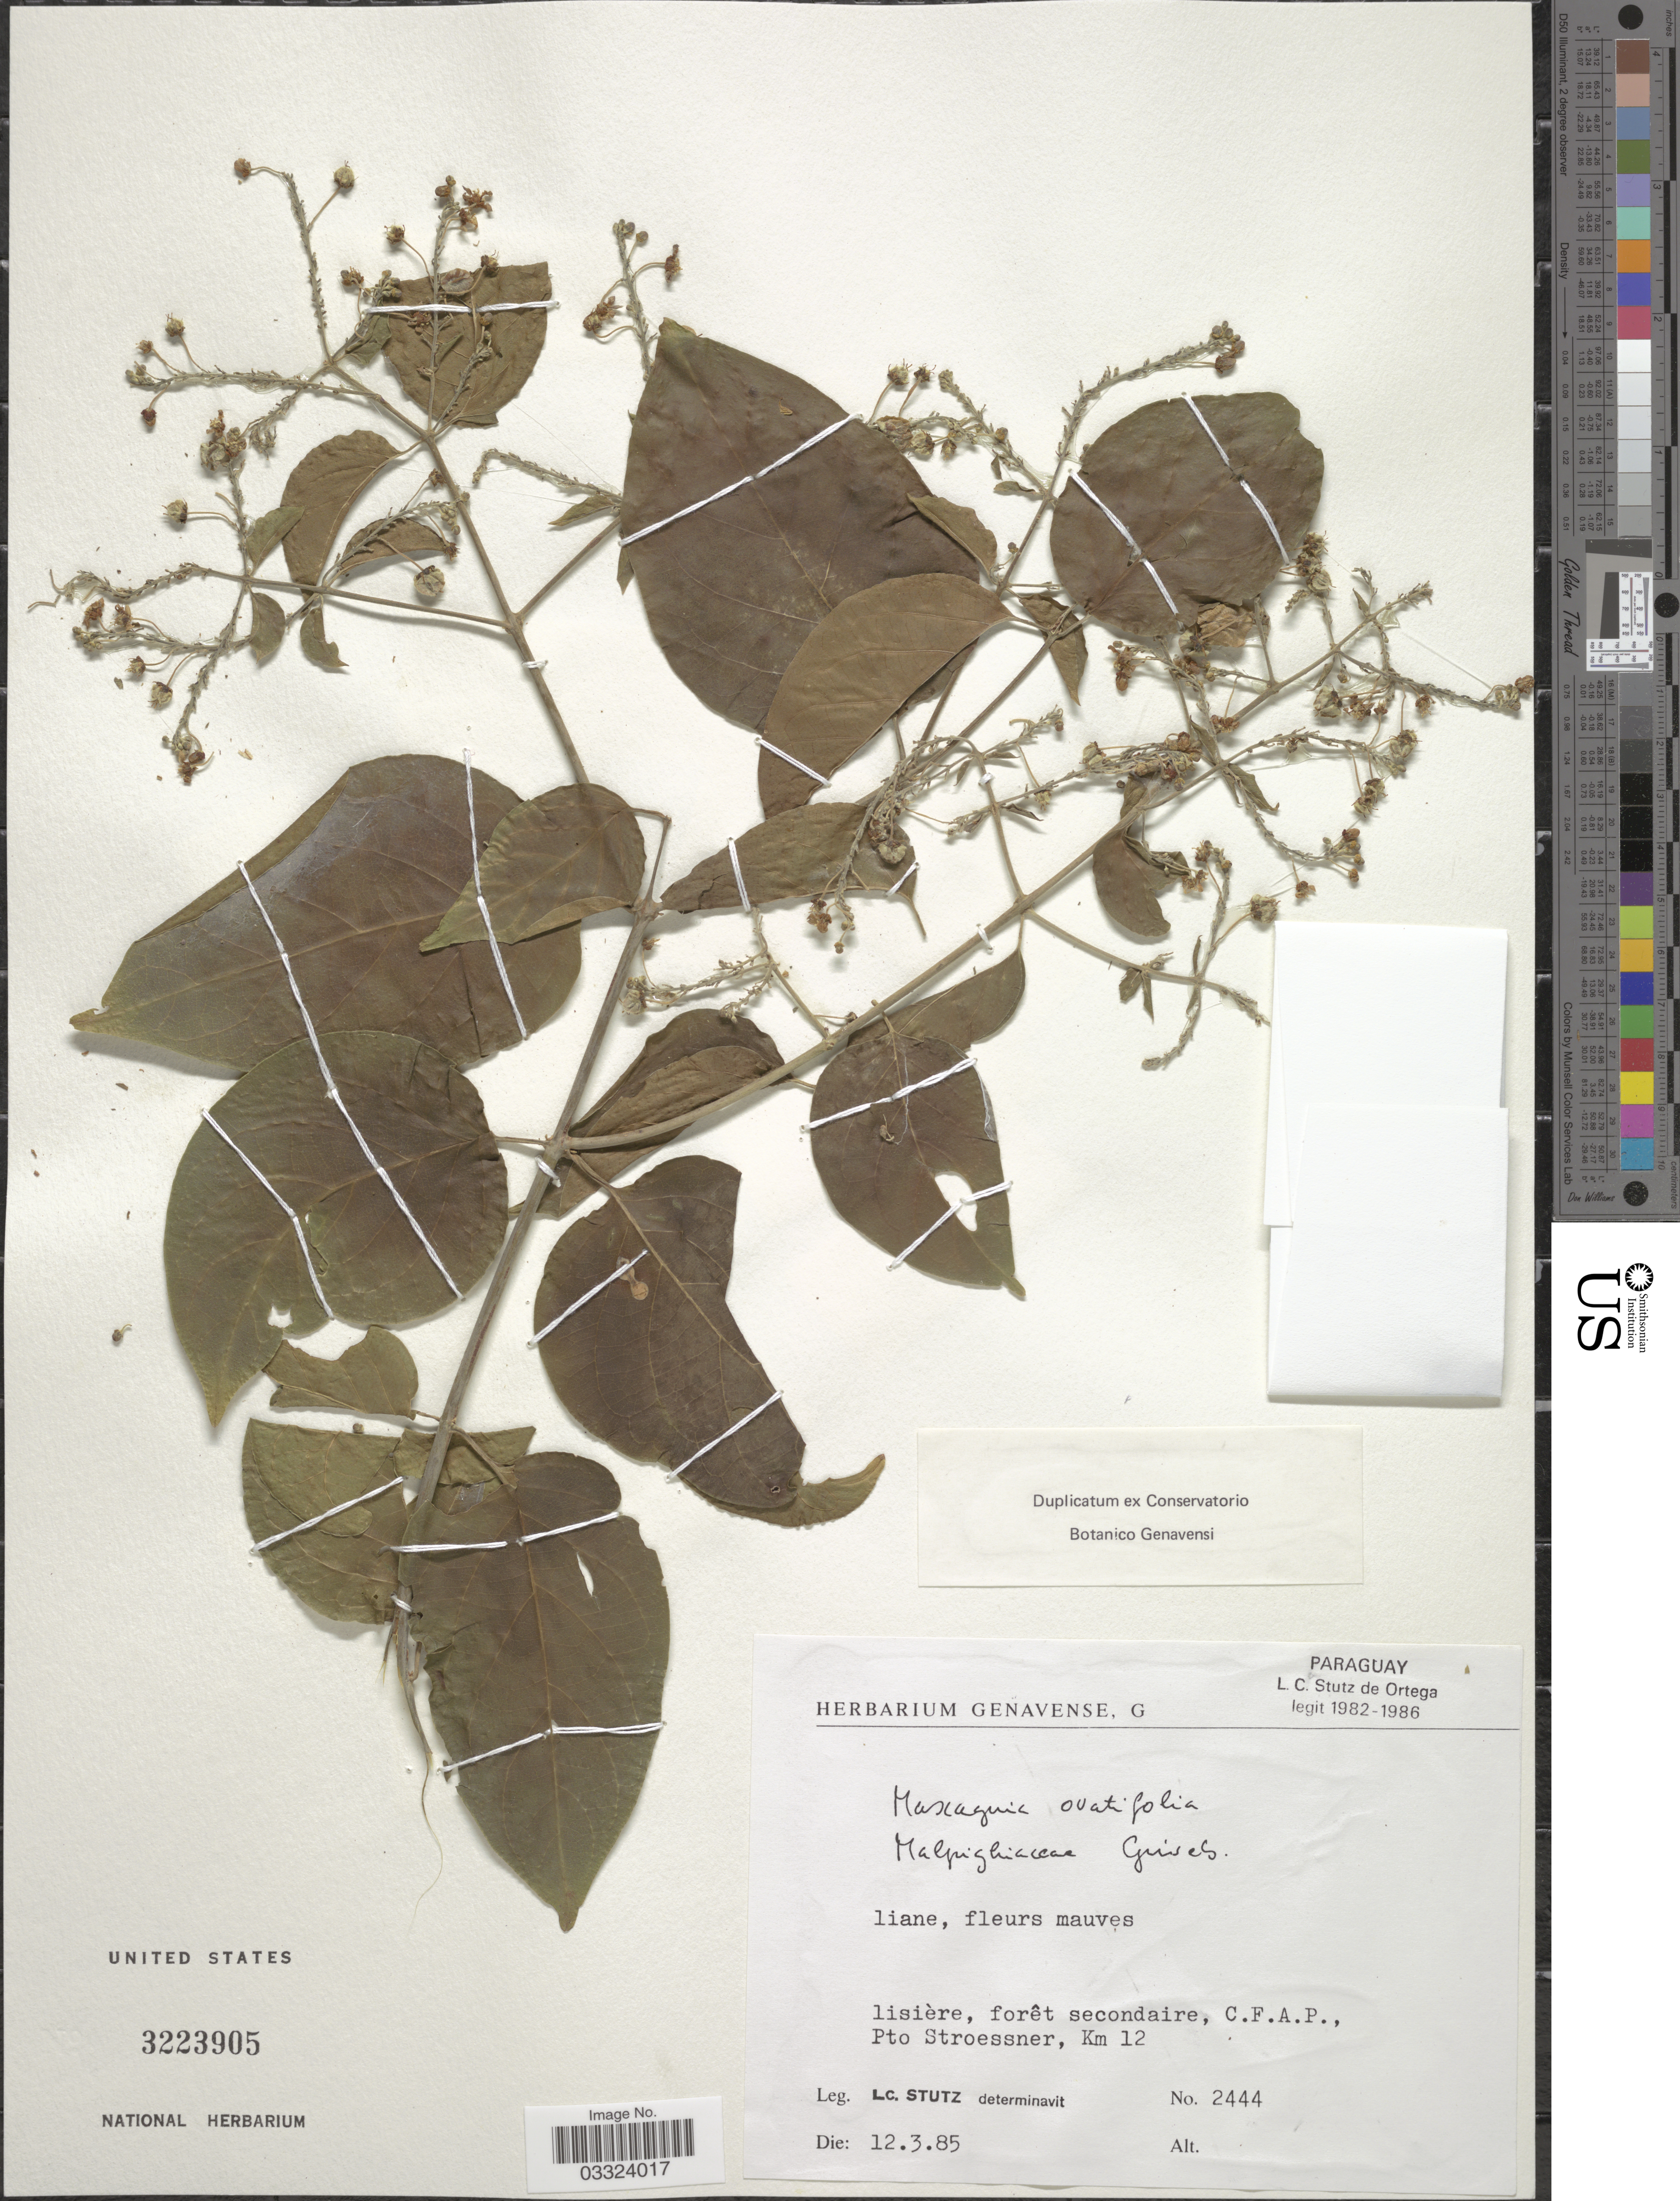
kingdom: Plantae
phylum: Tracheophyta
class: Magnoliopsida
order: Malpighiales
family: Malpighiaceae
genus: Mascagnia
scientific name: Mascagnia ovatifolia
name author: (Kunth) Griseb.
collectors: L. C. Stutz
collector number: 2444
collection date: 1985-03-12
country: Paraguay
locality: Lisière, forêt secondaire, C.F.A.P., Pto Stroessner, Km 12.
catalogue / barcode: US 3223905